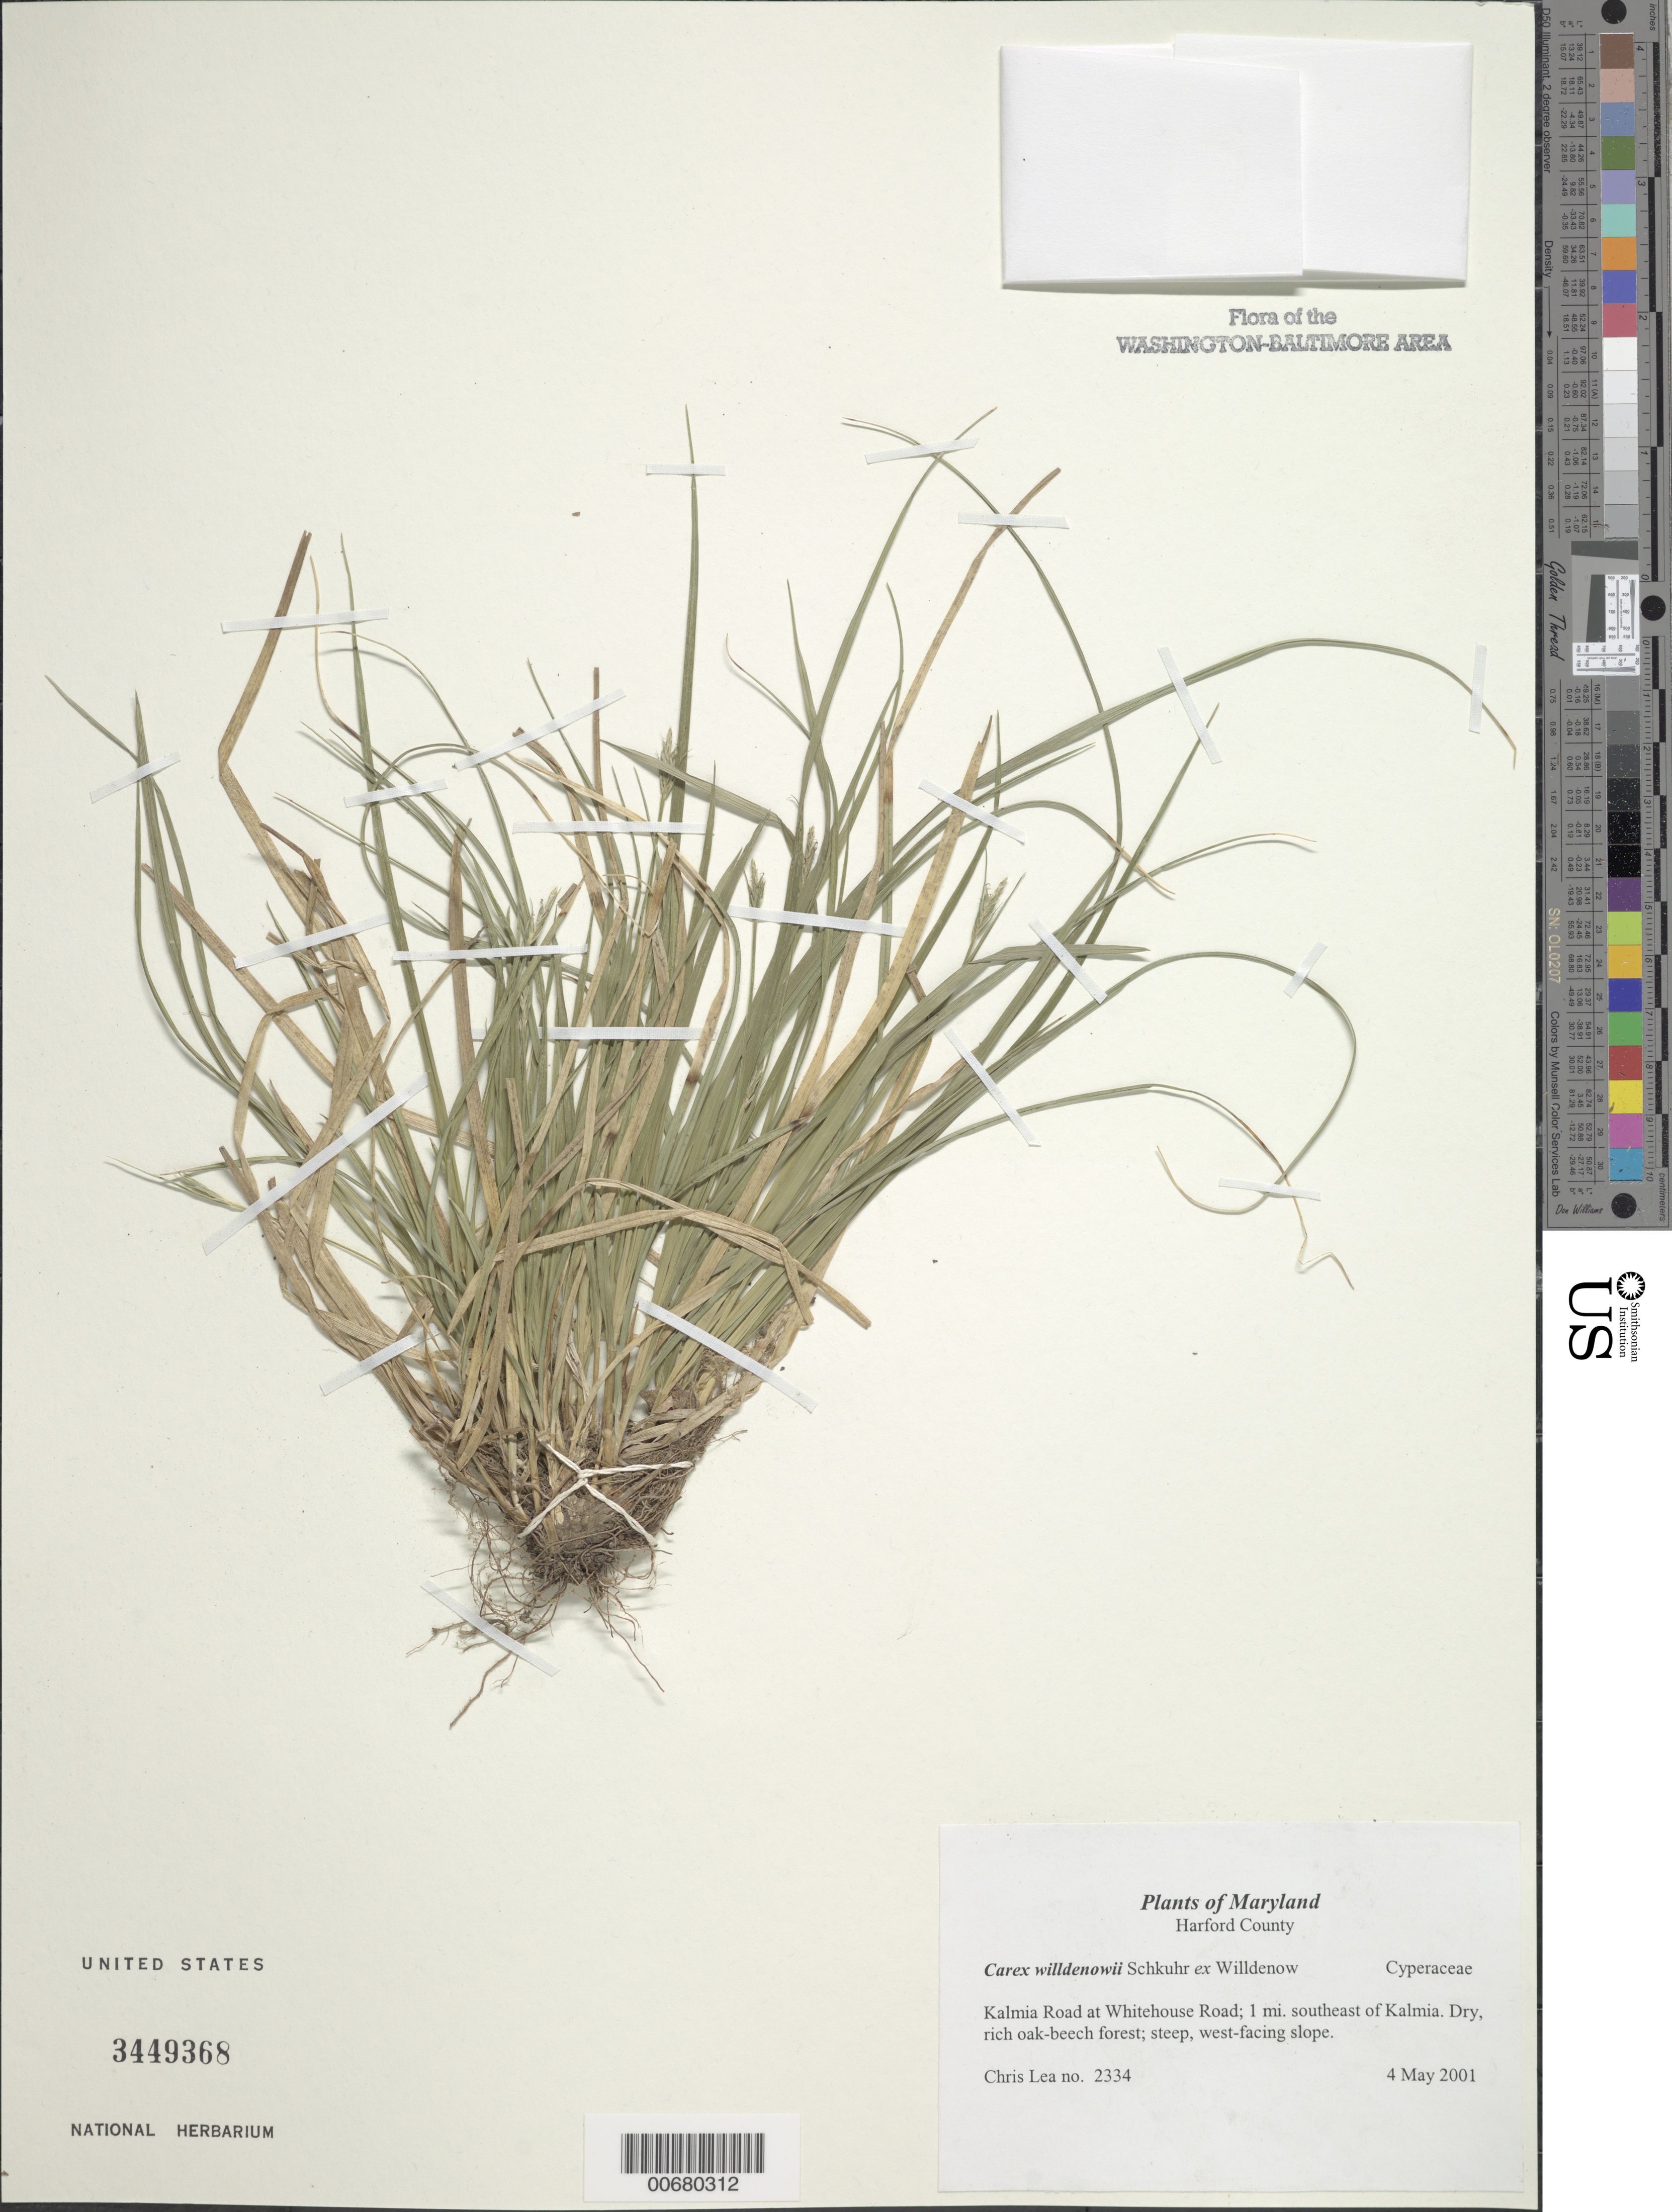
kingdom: Plantae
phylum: Tracheophyta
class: Liliopsida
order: Poales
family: Cyperaceae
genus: Carex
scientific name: Carex willdenowii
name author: Willd.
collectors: C. Lea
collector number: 2334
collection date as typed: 4 May 2001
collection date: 2001-05-04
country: United States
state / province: Maryland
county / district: Harford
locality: Kalmia Road at Whitehouse Road; 1 mi. southeast of Kalmia.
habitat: Dry, rich oak-beech forest, steep west-facing slope.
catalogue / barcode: US 3449368